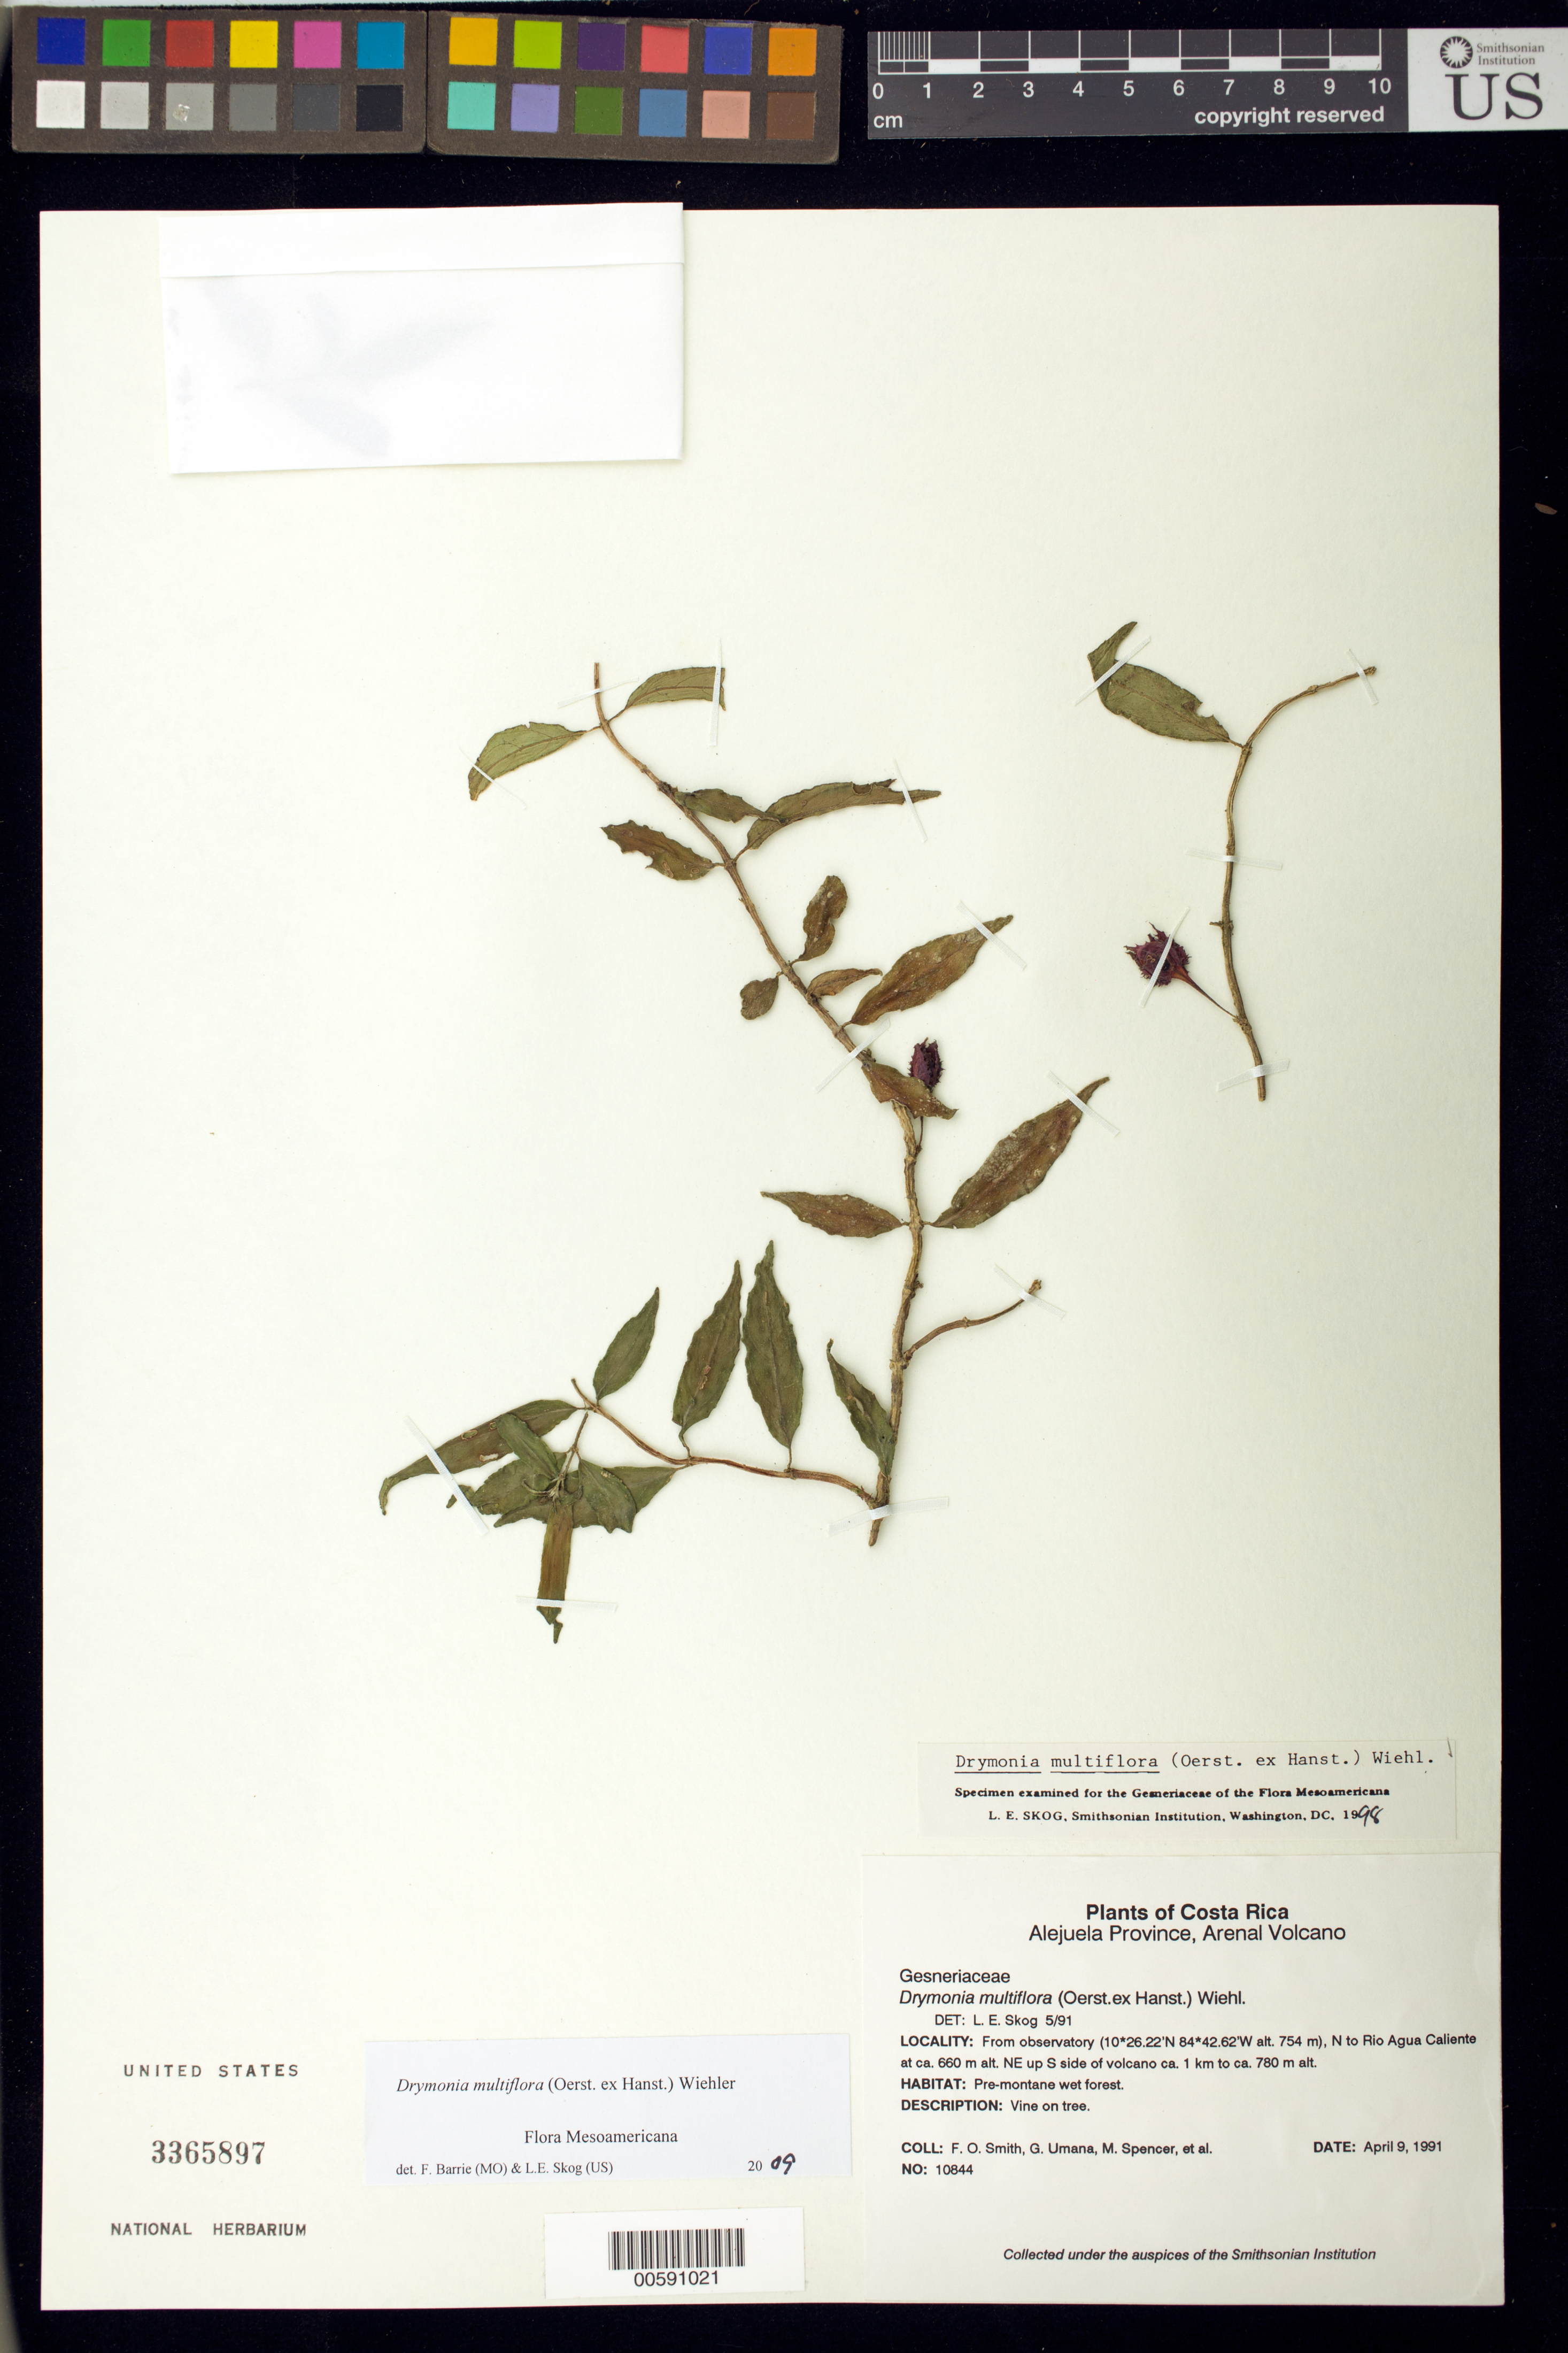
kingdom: Plantae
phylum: Tracheophyta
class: Magnoliopsida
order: Lamiales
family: Gesneriaceae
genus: Drymonia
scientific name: Drymonia multiflora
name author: (Oerst. ex Hanst.) Wiehler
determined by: Skog, Laurence E.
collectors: F. Smith, G. Umana, M. Spencer & et al.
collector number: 10844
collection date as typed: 09 Apr 1991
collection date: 1991-04-09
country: Costa Rica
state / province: Alajuela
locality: Arenal Volcano; from observatory N to Rio Agua Calienta NE up S side of volcano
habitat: Pre-montane wet forest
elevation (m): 1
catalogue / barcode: US 3365897